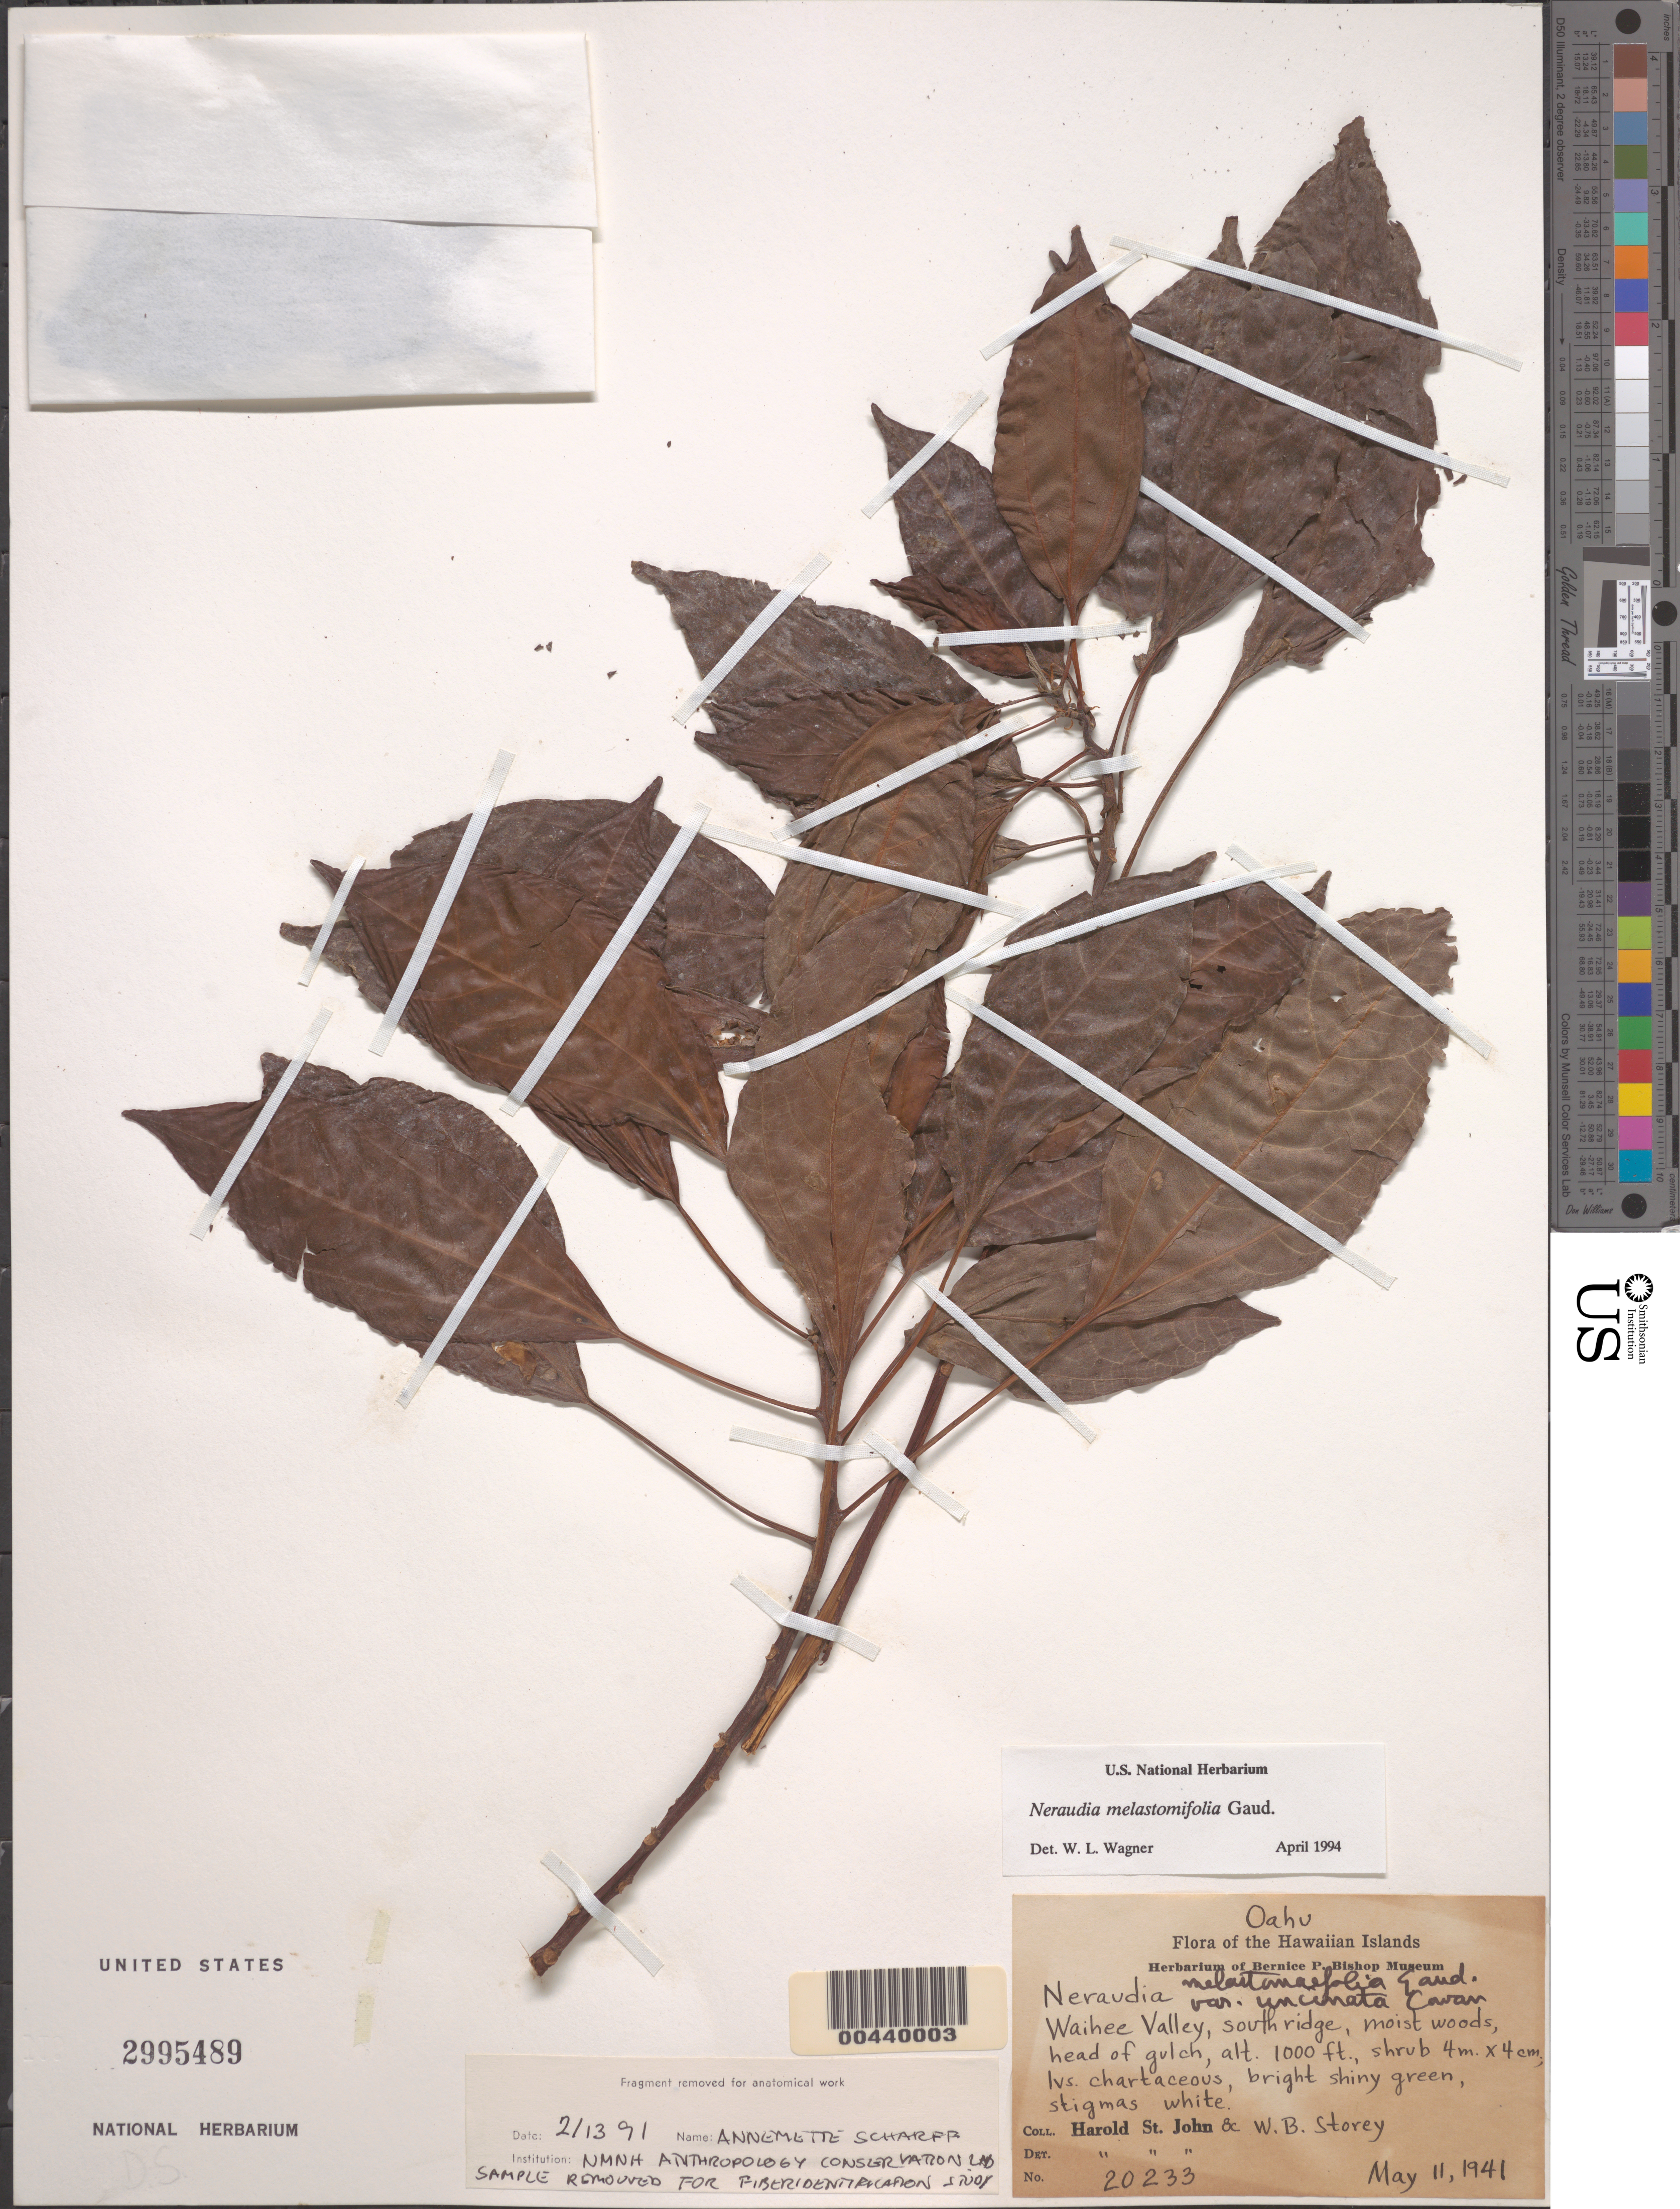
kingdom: Plantae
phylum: Tracheophyta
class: Magnoliopsida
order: Rosales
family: Urticaceae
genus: Neraudia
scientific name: Neraudia melastomifolia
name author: Gaudich.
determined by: Wagner, W. L., (BOT), Smithsonian Institution - National Museum of Natural History (UNITED STATES)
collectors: H. St. John & W. Storey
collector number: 20233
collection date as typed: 11 May 1941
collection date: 1941-05-11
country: United States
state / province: Hawaii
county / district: Honolulu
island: Oahu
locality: Waihee Valley, S ridge, head of gulch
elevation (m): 305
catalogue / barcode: US 2995489